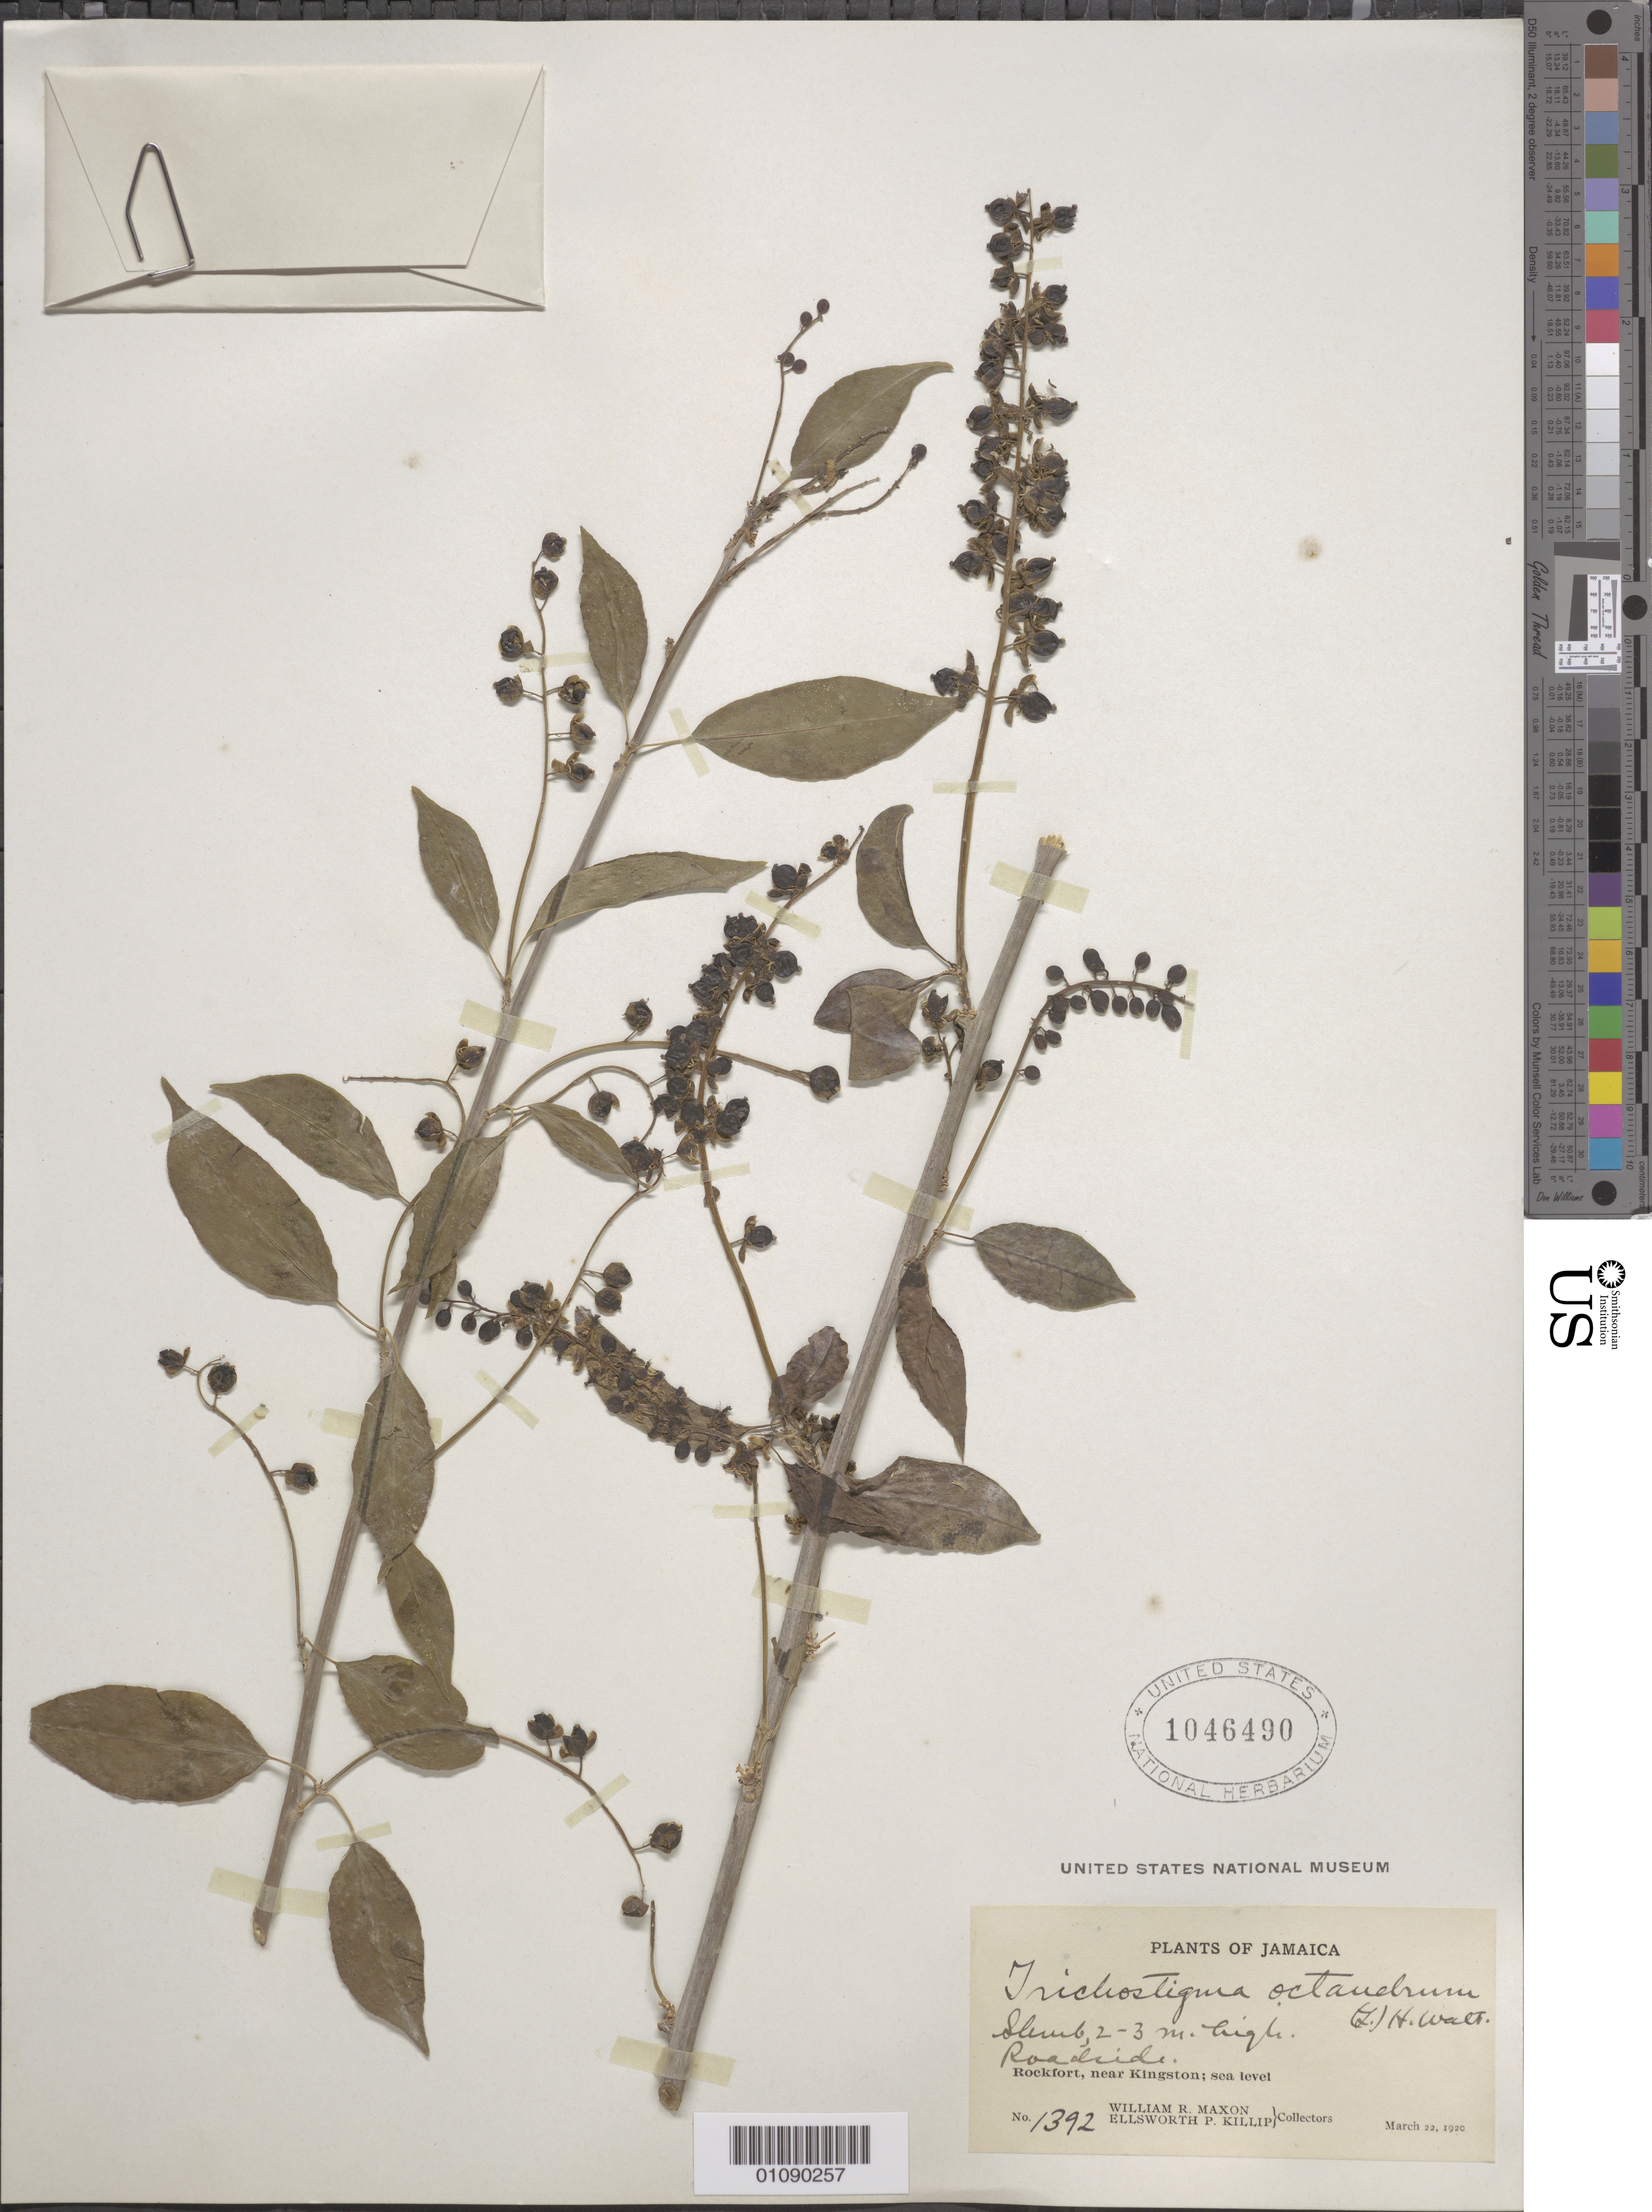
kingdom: Plantae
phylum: Tracheophyta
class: Magnoliopsida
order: Caryophyllales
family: Phytolaccaceae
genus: Trichostigma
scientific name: Trichostigma octandrum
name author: (L.) H. Walter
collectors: W. R. Maxon & E. P. Killip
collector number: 1392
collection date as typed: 22 Mar 1920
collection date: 1920-03-22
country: Jamaica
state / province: Kingston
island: Jamaica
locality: Rockfort, near Kingston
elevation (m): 0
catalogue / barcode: US 1046490